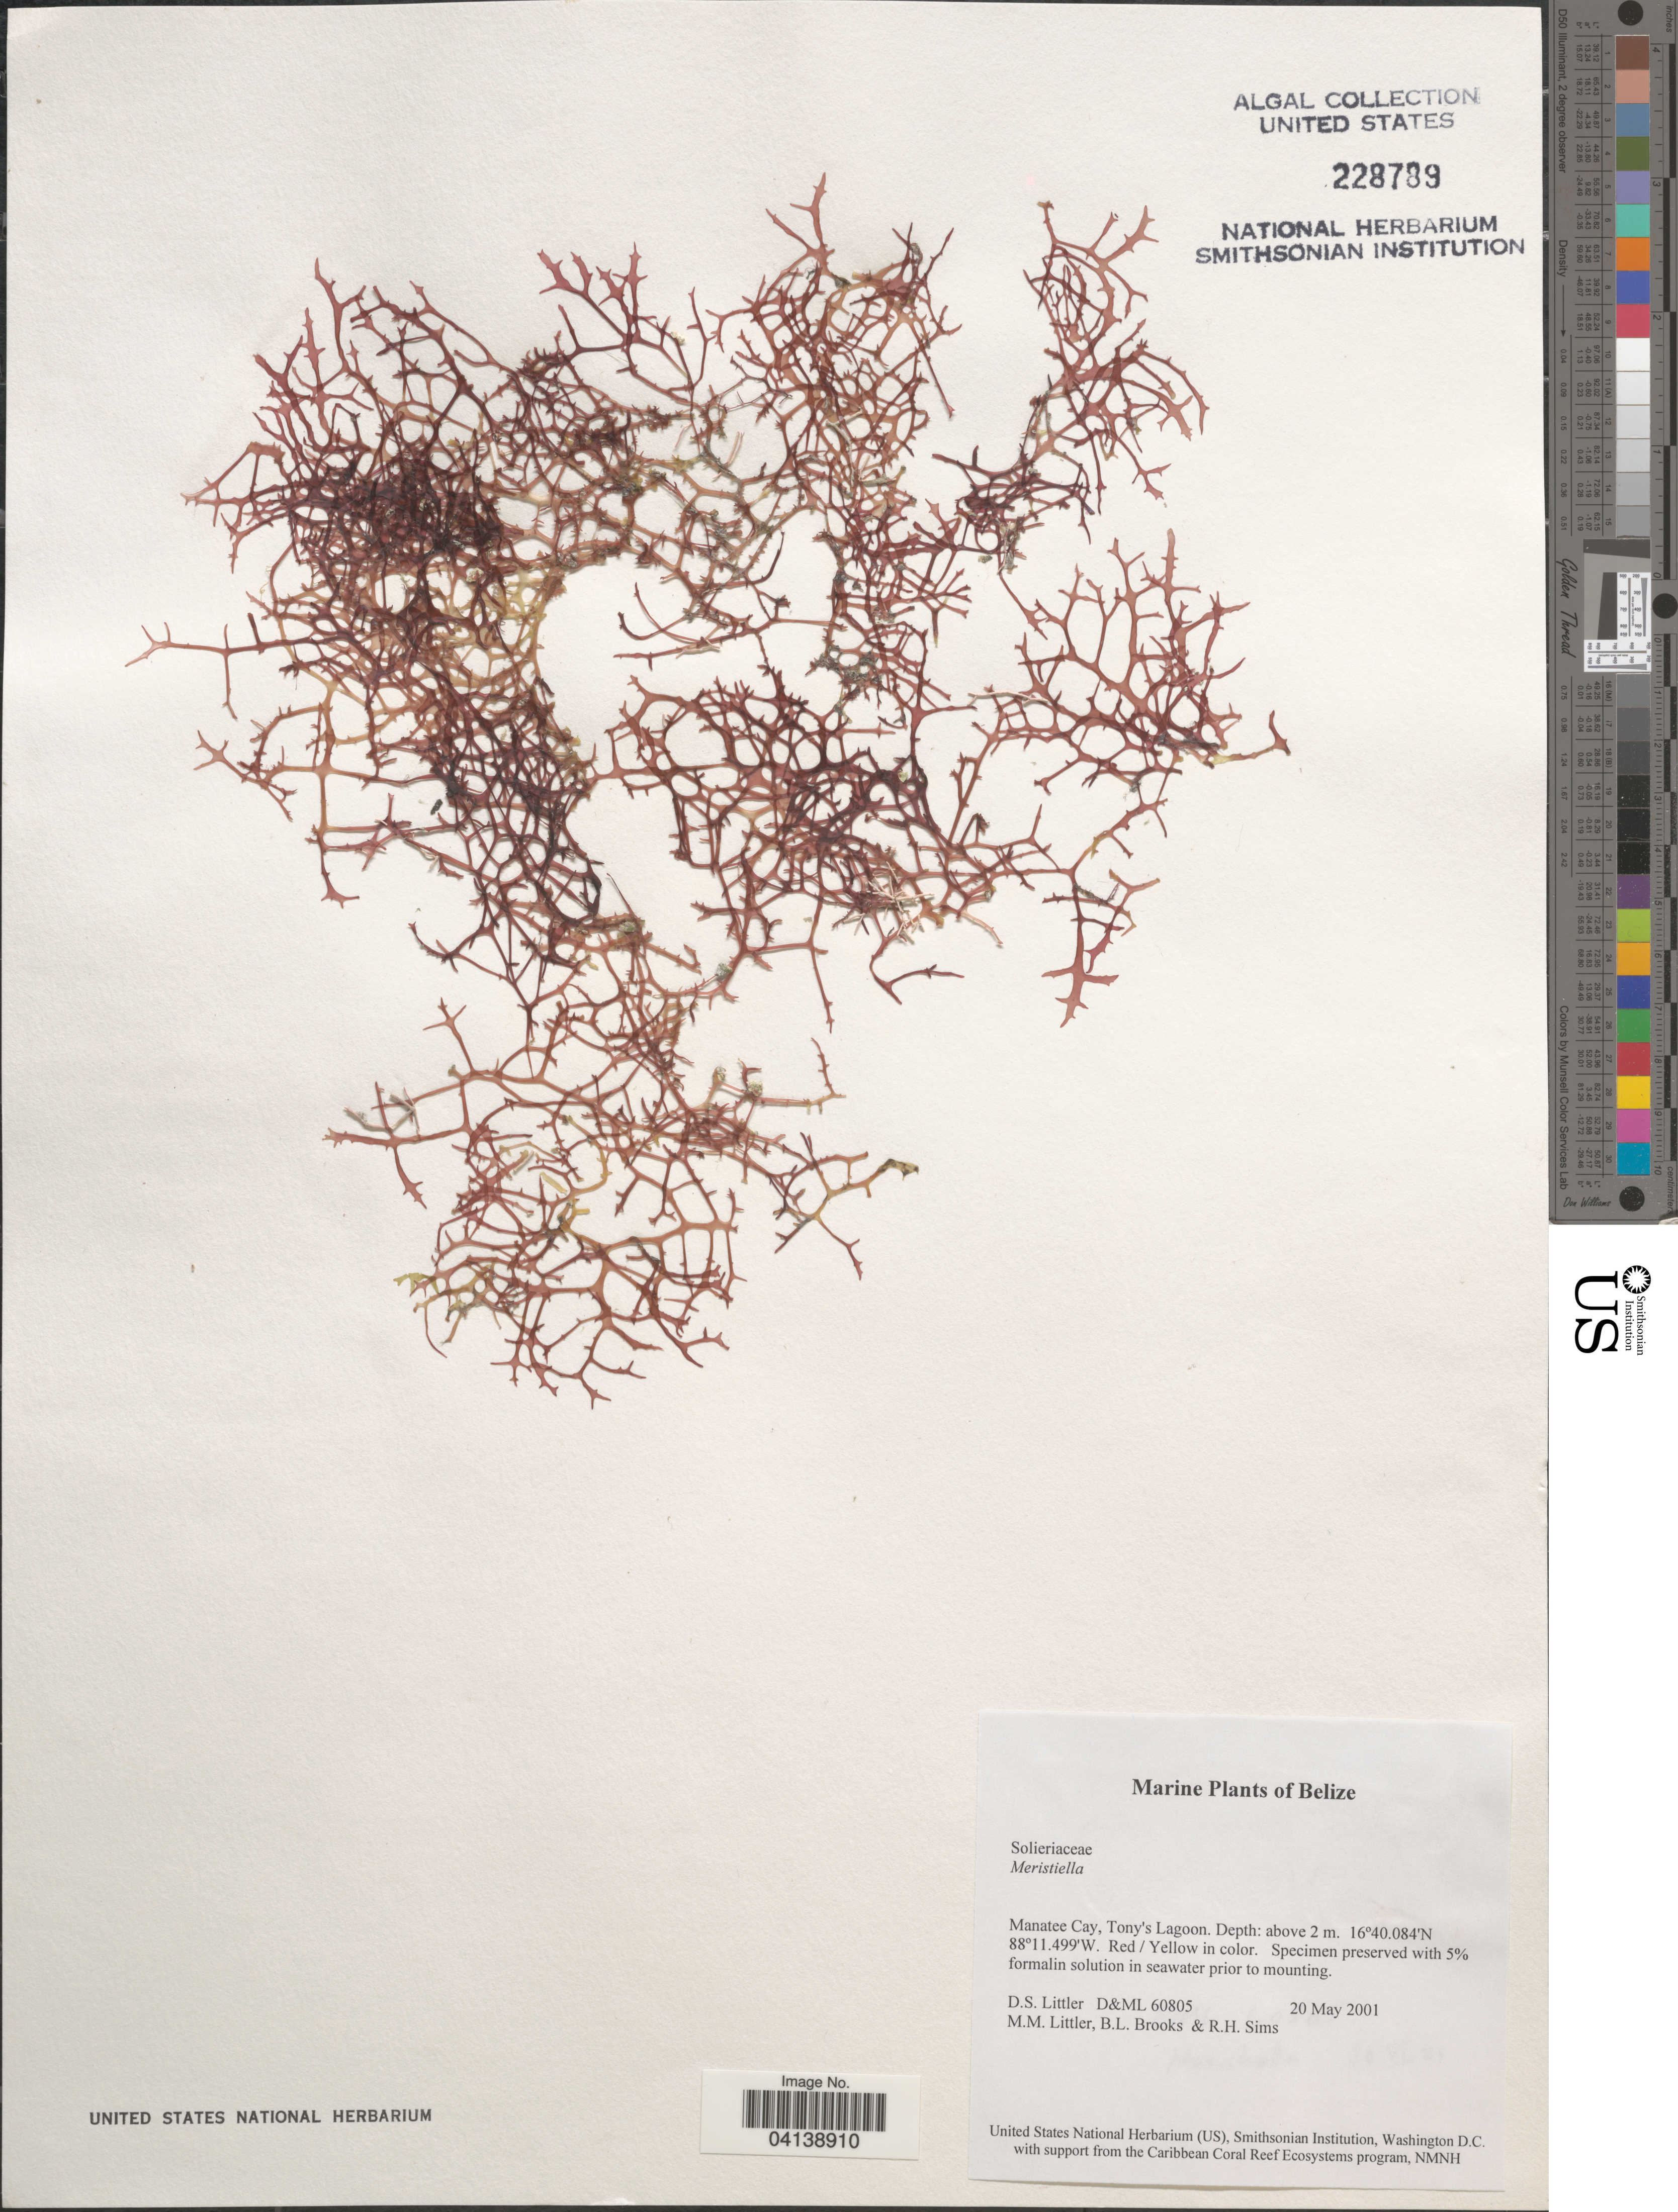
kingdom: Plantae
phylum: Rhodophyta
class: Florideophyceae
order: Gigartinales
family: Areschougiaceae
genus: Meristiella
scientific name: Meristiella sp.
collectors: D. S. Littler, B. Brooks & R. H. Sims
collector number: D&ML60805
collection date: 2001-05-20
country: Belize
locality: Manatee Cay, Tony's Lagoon.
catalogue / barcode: US 228789